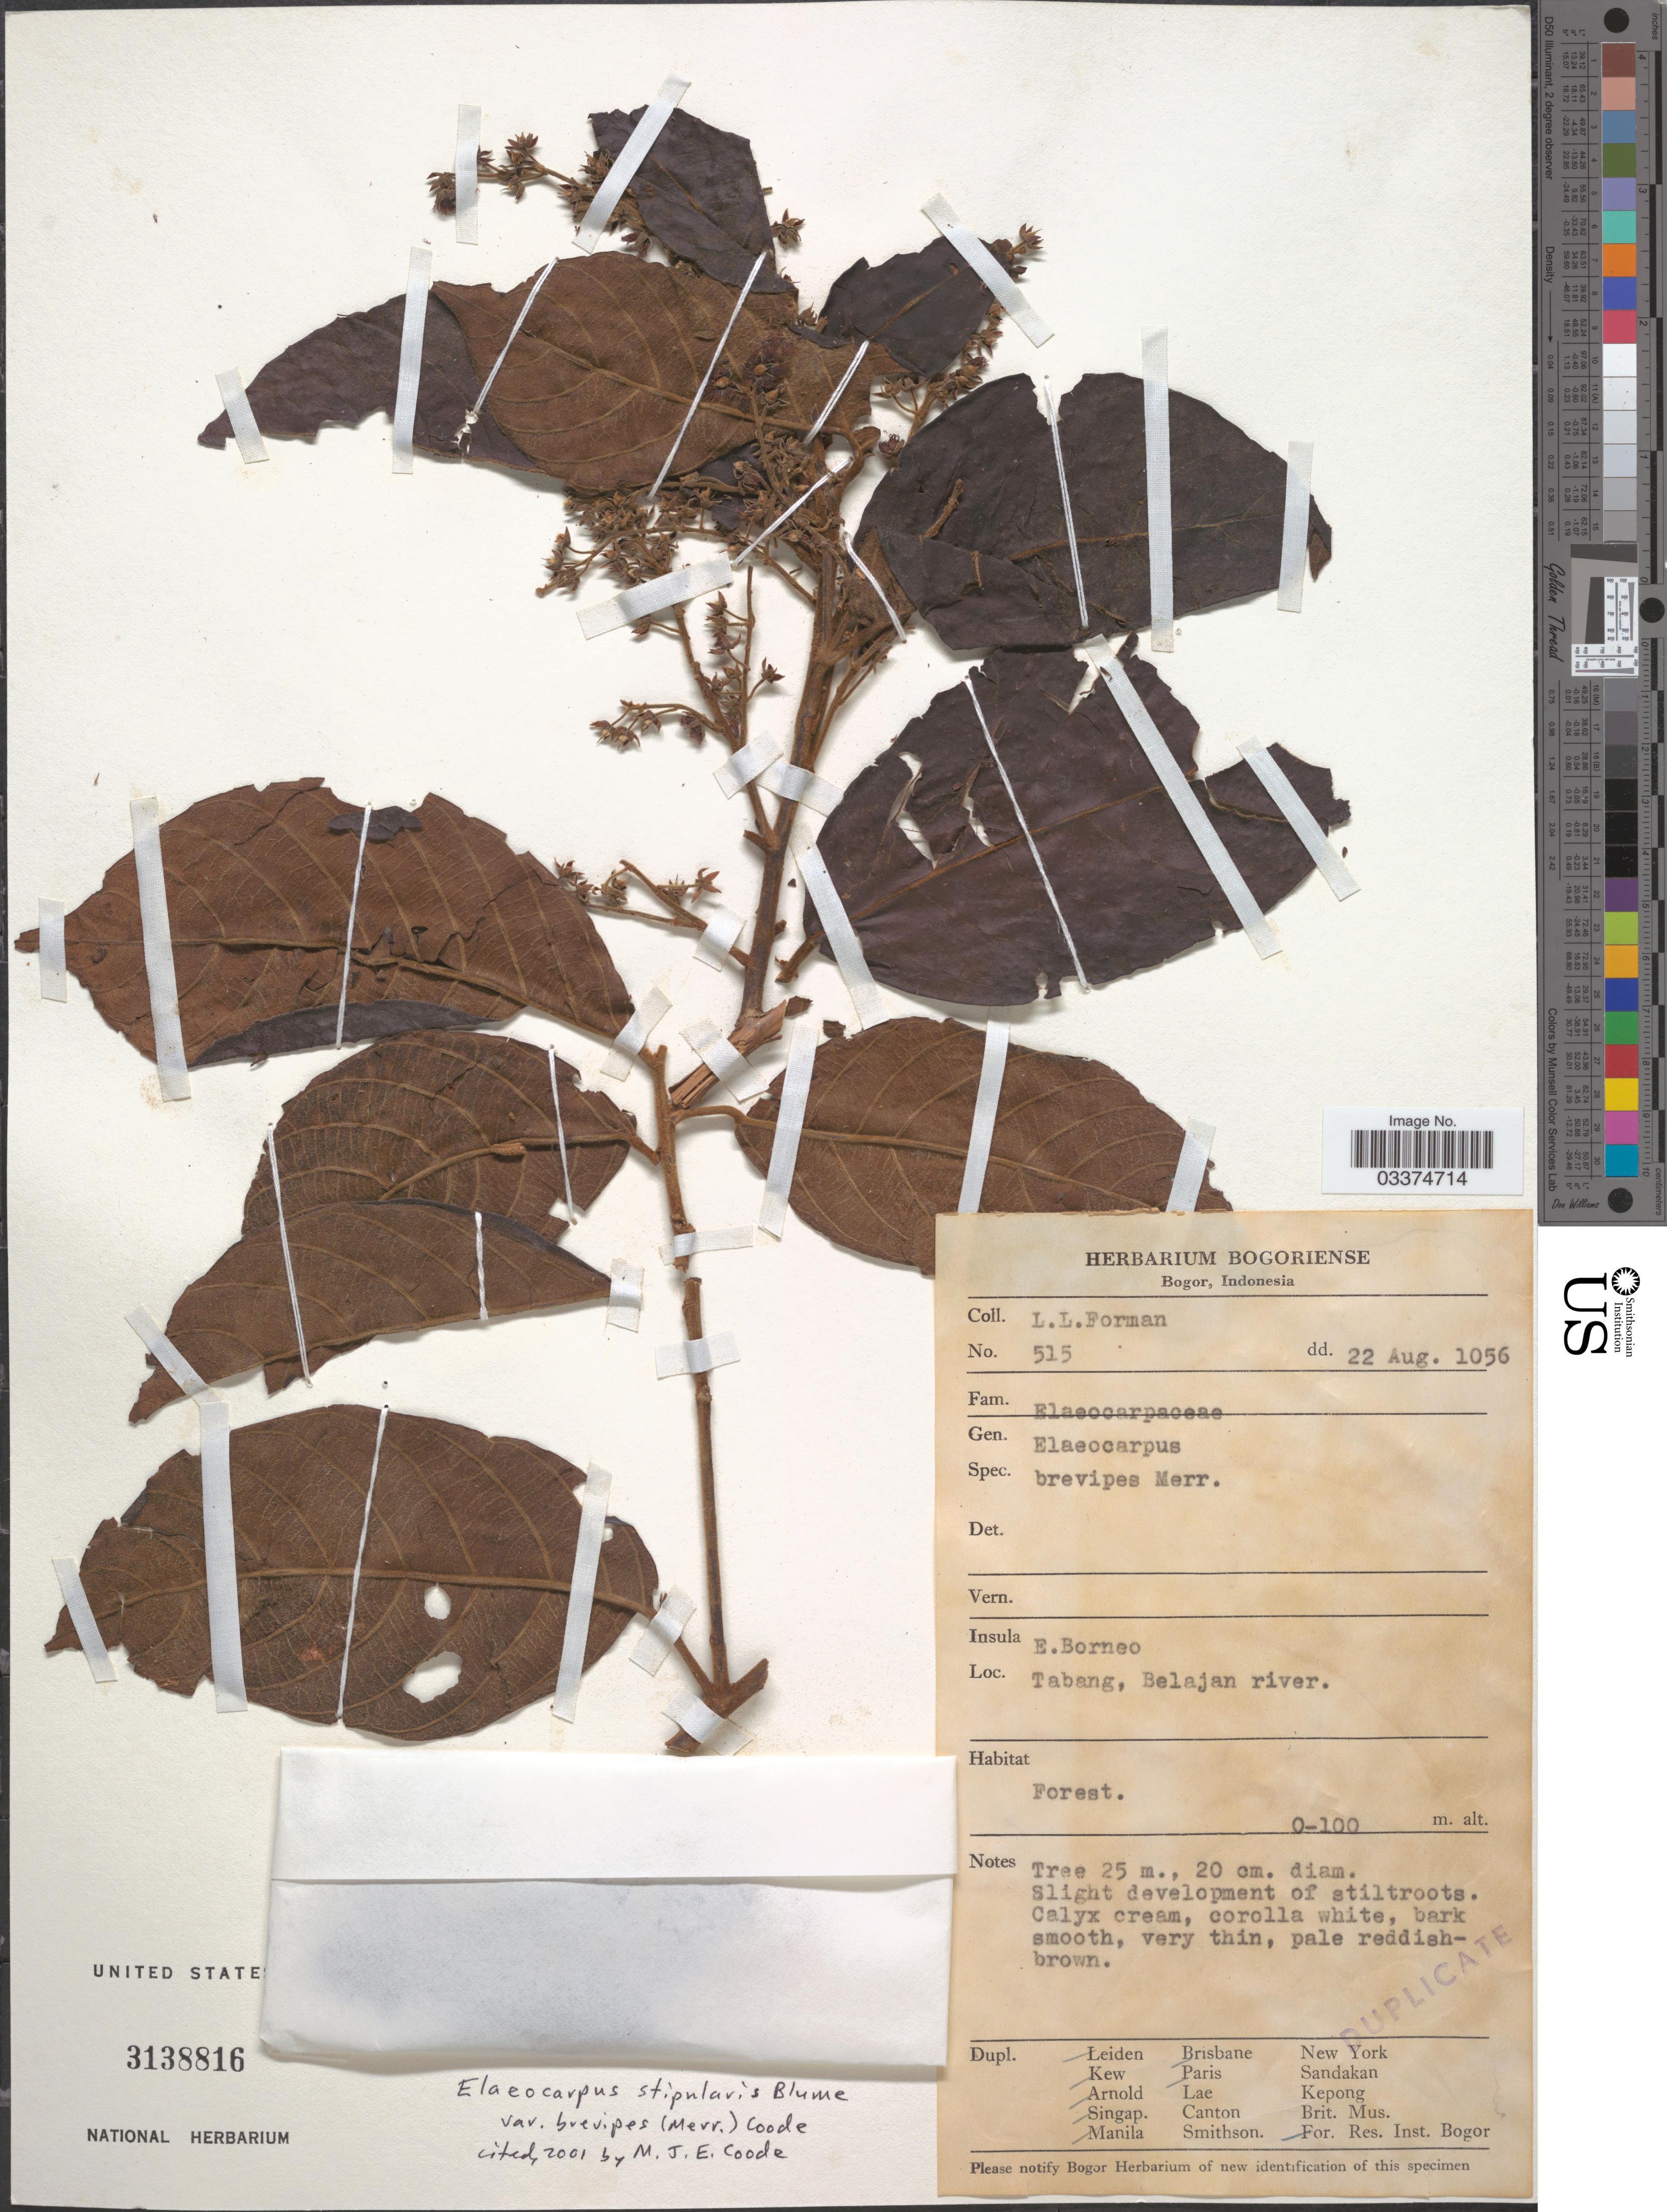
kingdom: Plantae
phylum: Tracheophyta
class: Magnoliopsida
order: Oxalidales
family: Elaeocarpaceae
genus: Elaeocarpus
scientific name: Elaeocarpus stipularis var. brevipes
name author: Blume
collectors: L. Forman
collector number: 515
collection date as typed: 22 Aug. 1056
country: Indonesia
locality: Insula E. Borneo. Tabang, Belajan river.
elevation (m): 0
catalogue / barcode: US 3138816